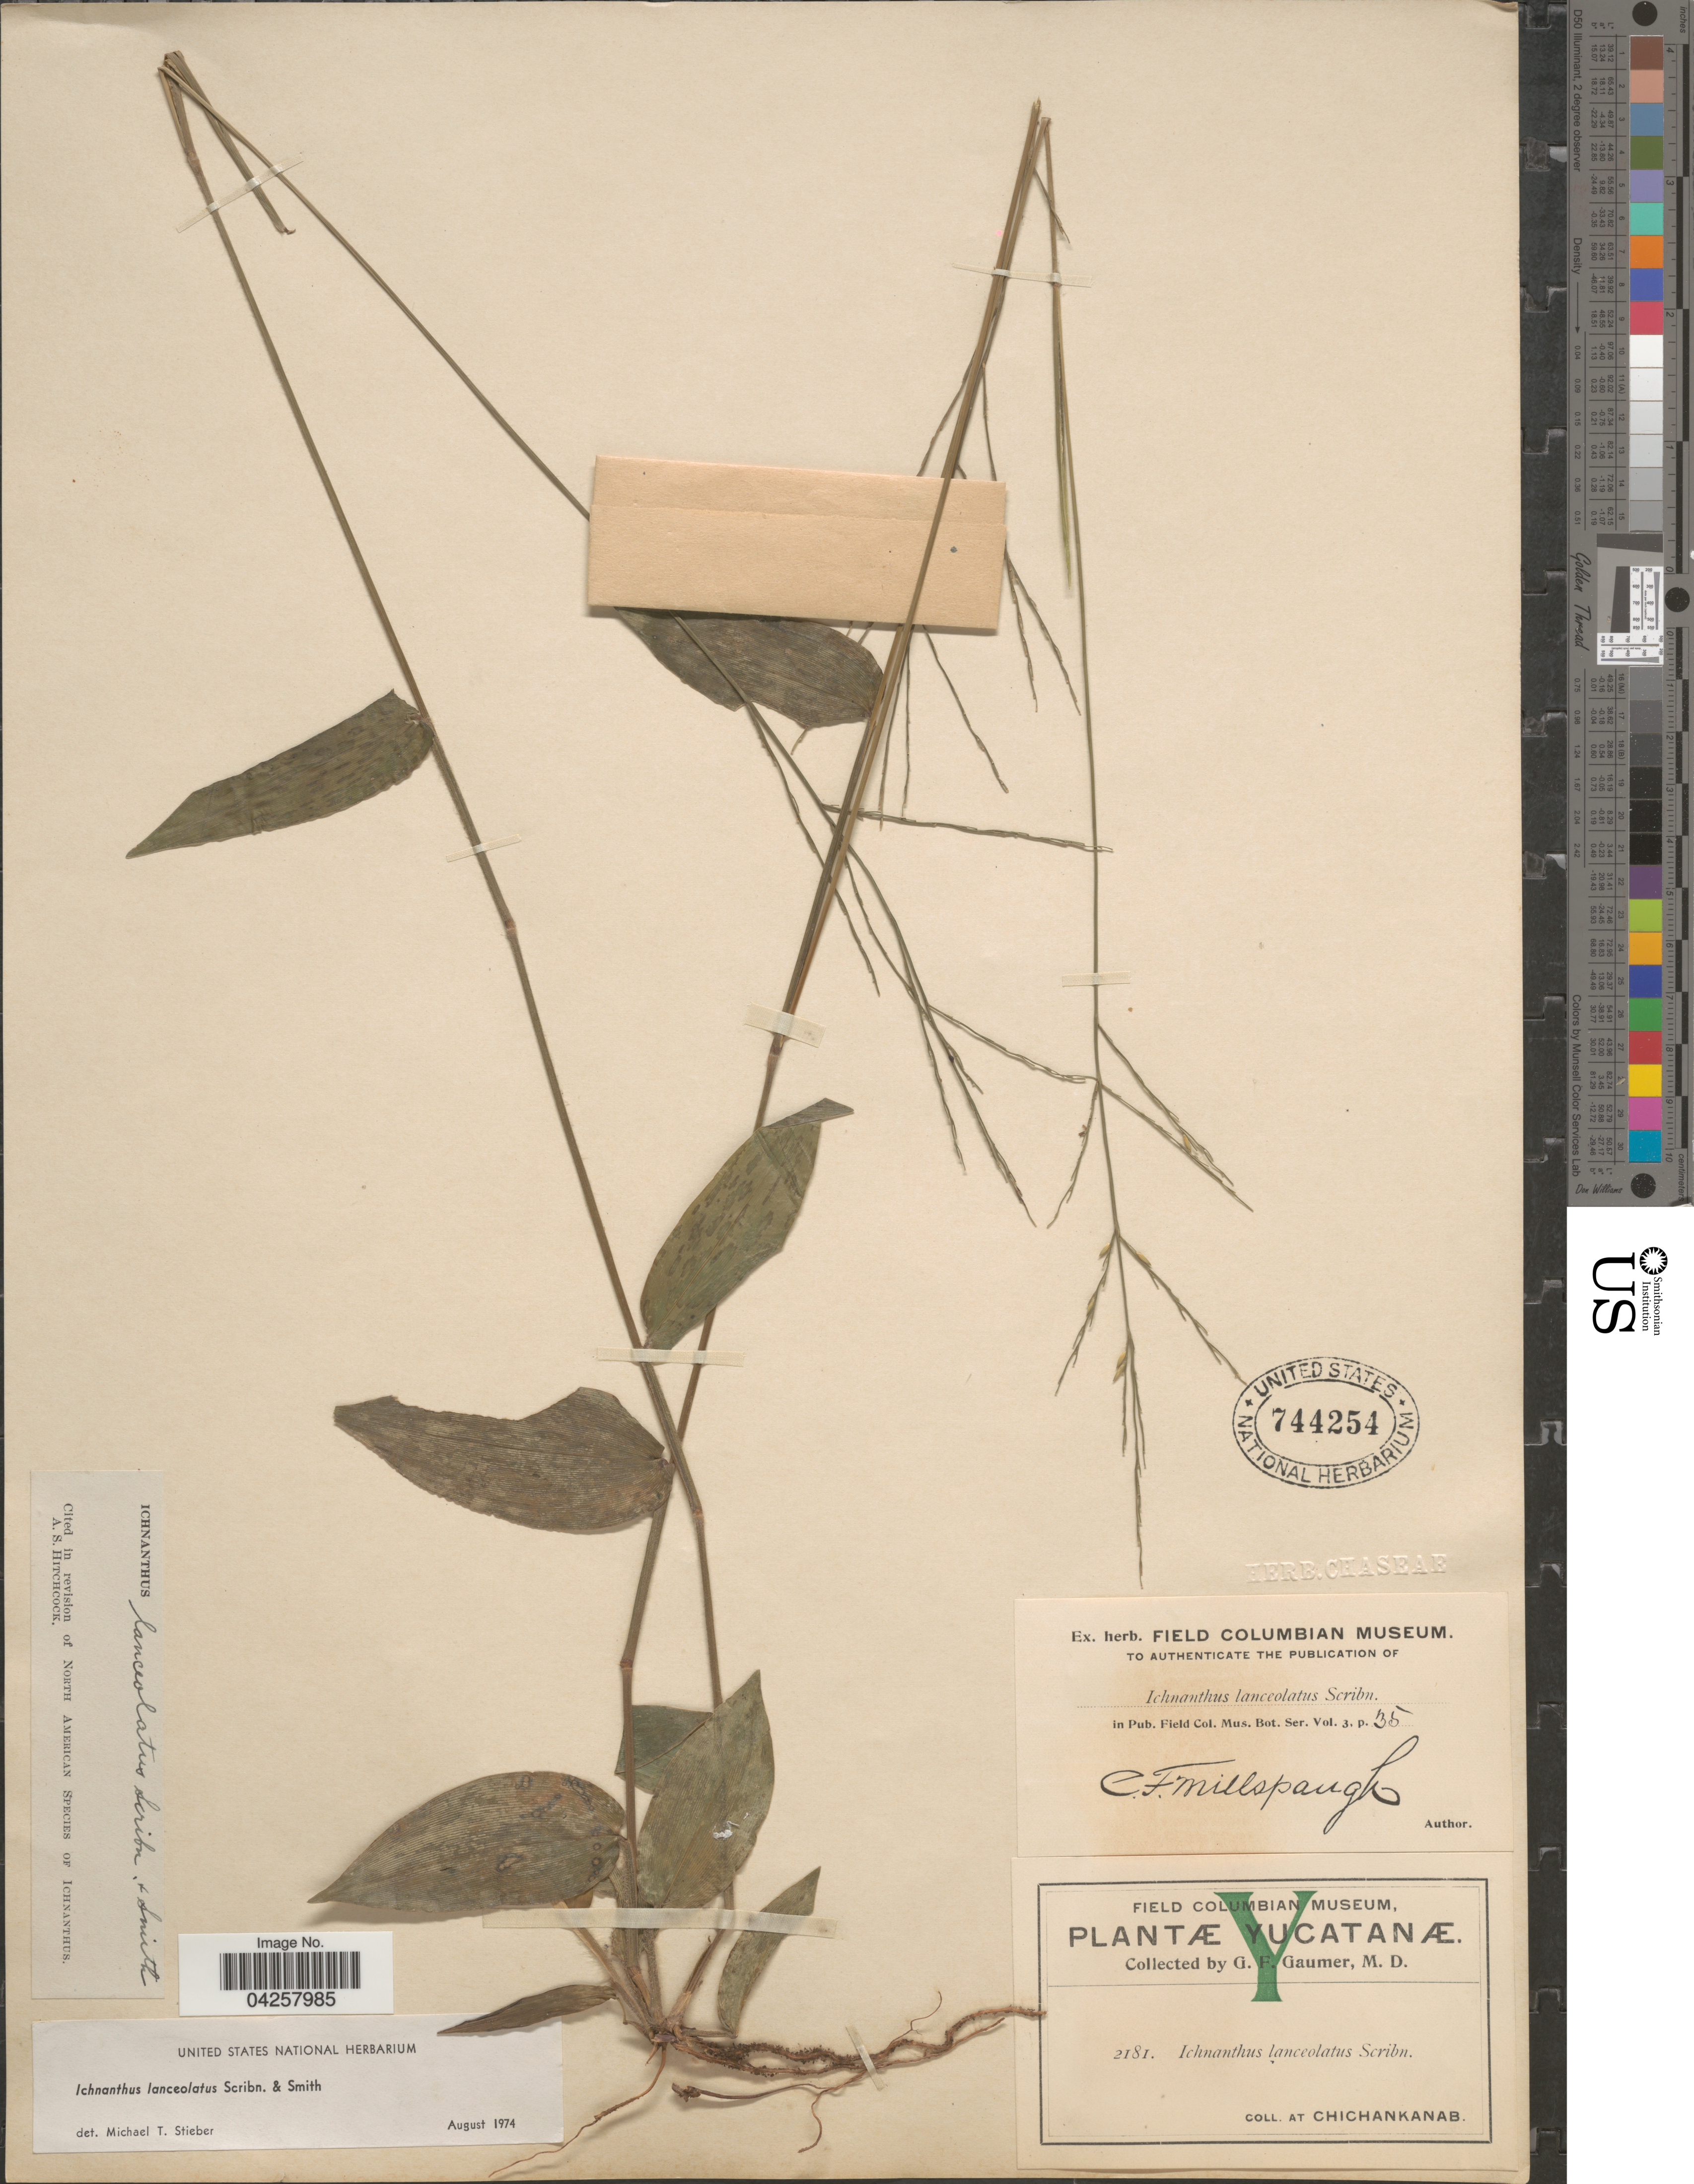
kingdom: Plantae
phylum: Tracheophyta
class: Liliopsida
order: Poales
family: Poaceae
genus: Ichnanthus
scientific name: Ichnanthus lanceolatus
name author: Scribn. & J.G. Sm.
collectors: G. Guamer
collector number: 2181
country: Mexico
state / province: Yucatán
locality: At Chichankanab.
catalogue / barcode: US 744254